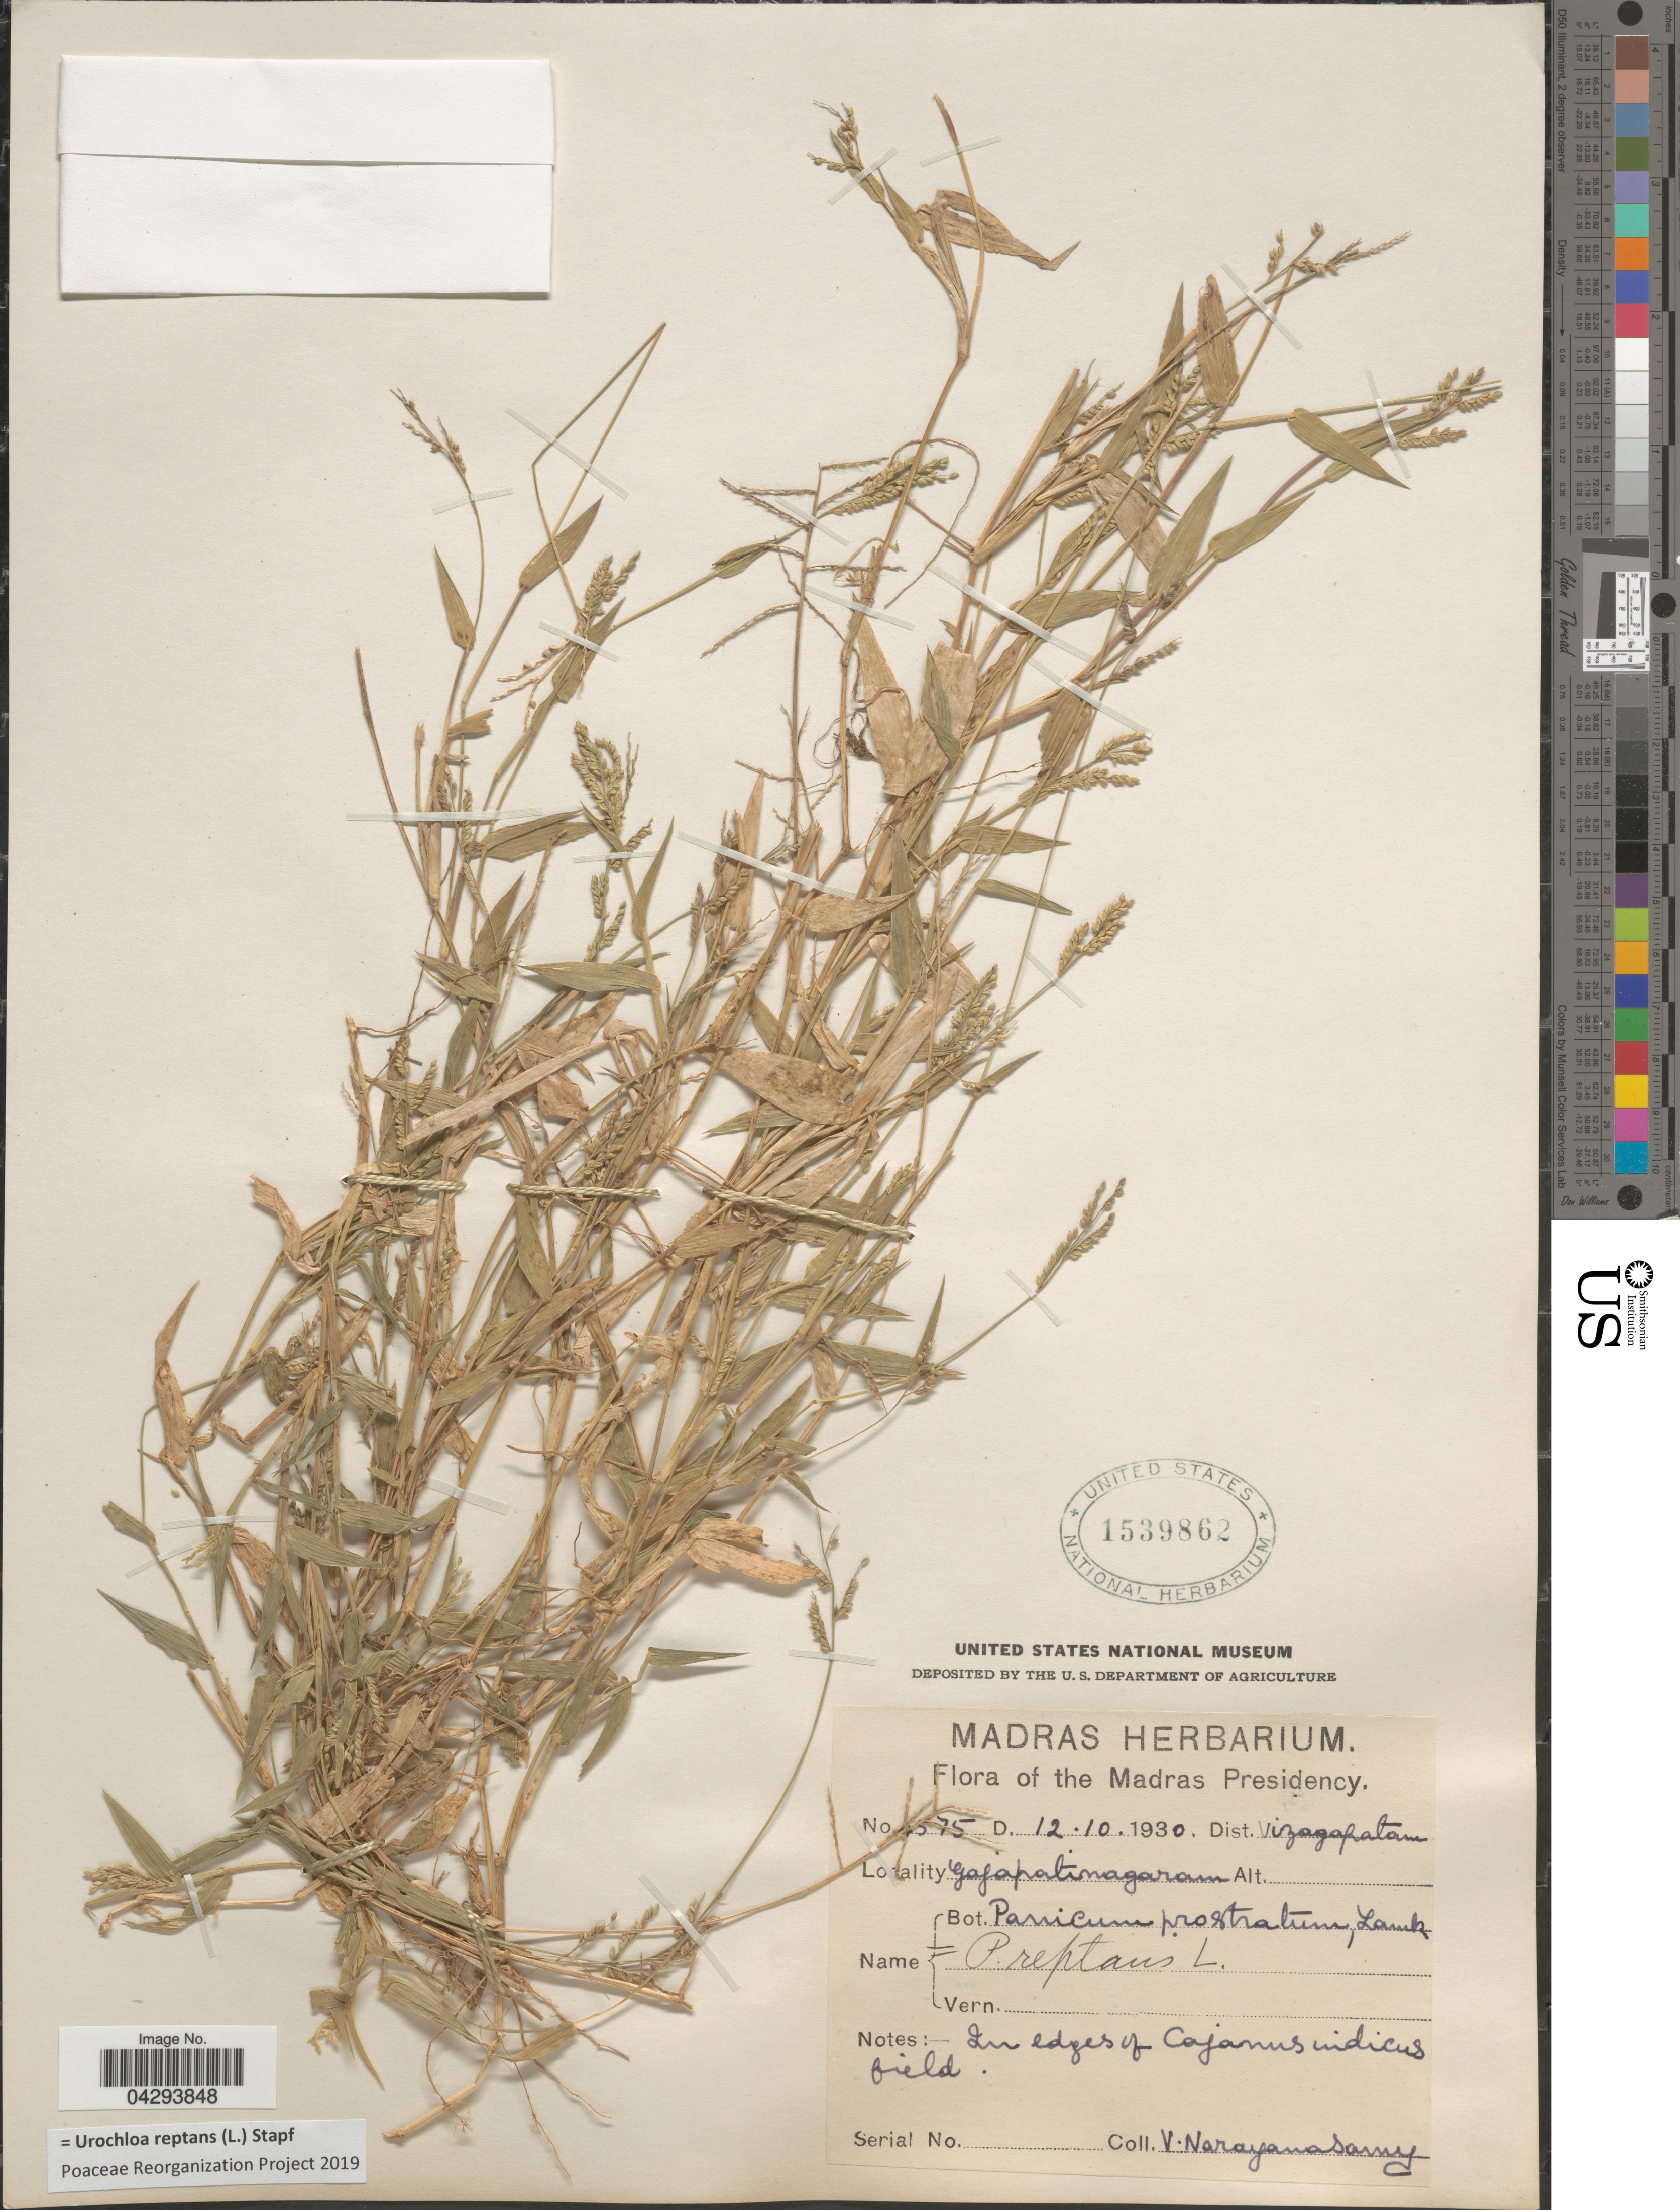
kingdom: Plantae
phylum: Tracheophyta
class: Liliopsida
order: Poales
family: Poaceae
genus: Urochloa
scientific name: Urochloa reptans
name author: (L.) Stapf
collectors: V. Narayanasamy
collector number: !75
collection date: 1930-10-12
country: India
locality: Madras Presidency. Dist. Vizagapatam. Gajapatinagaram. In edges of Cajanusindicus field.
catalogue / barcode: US 1539862